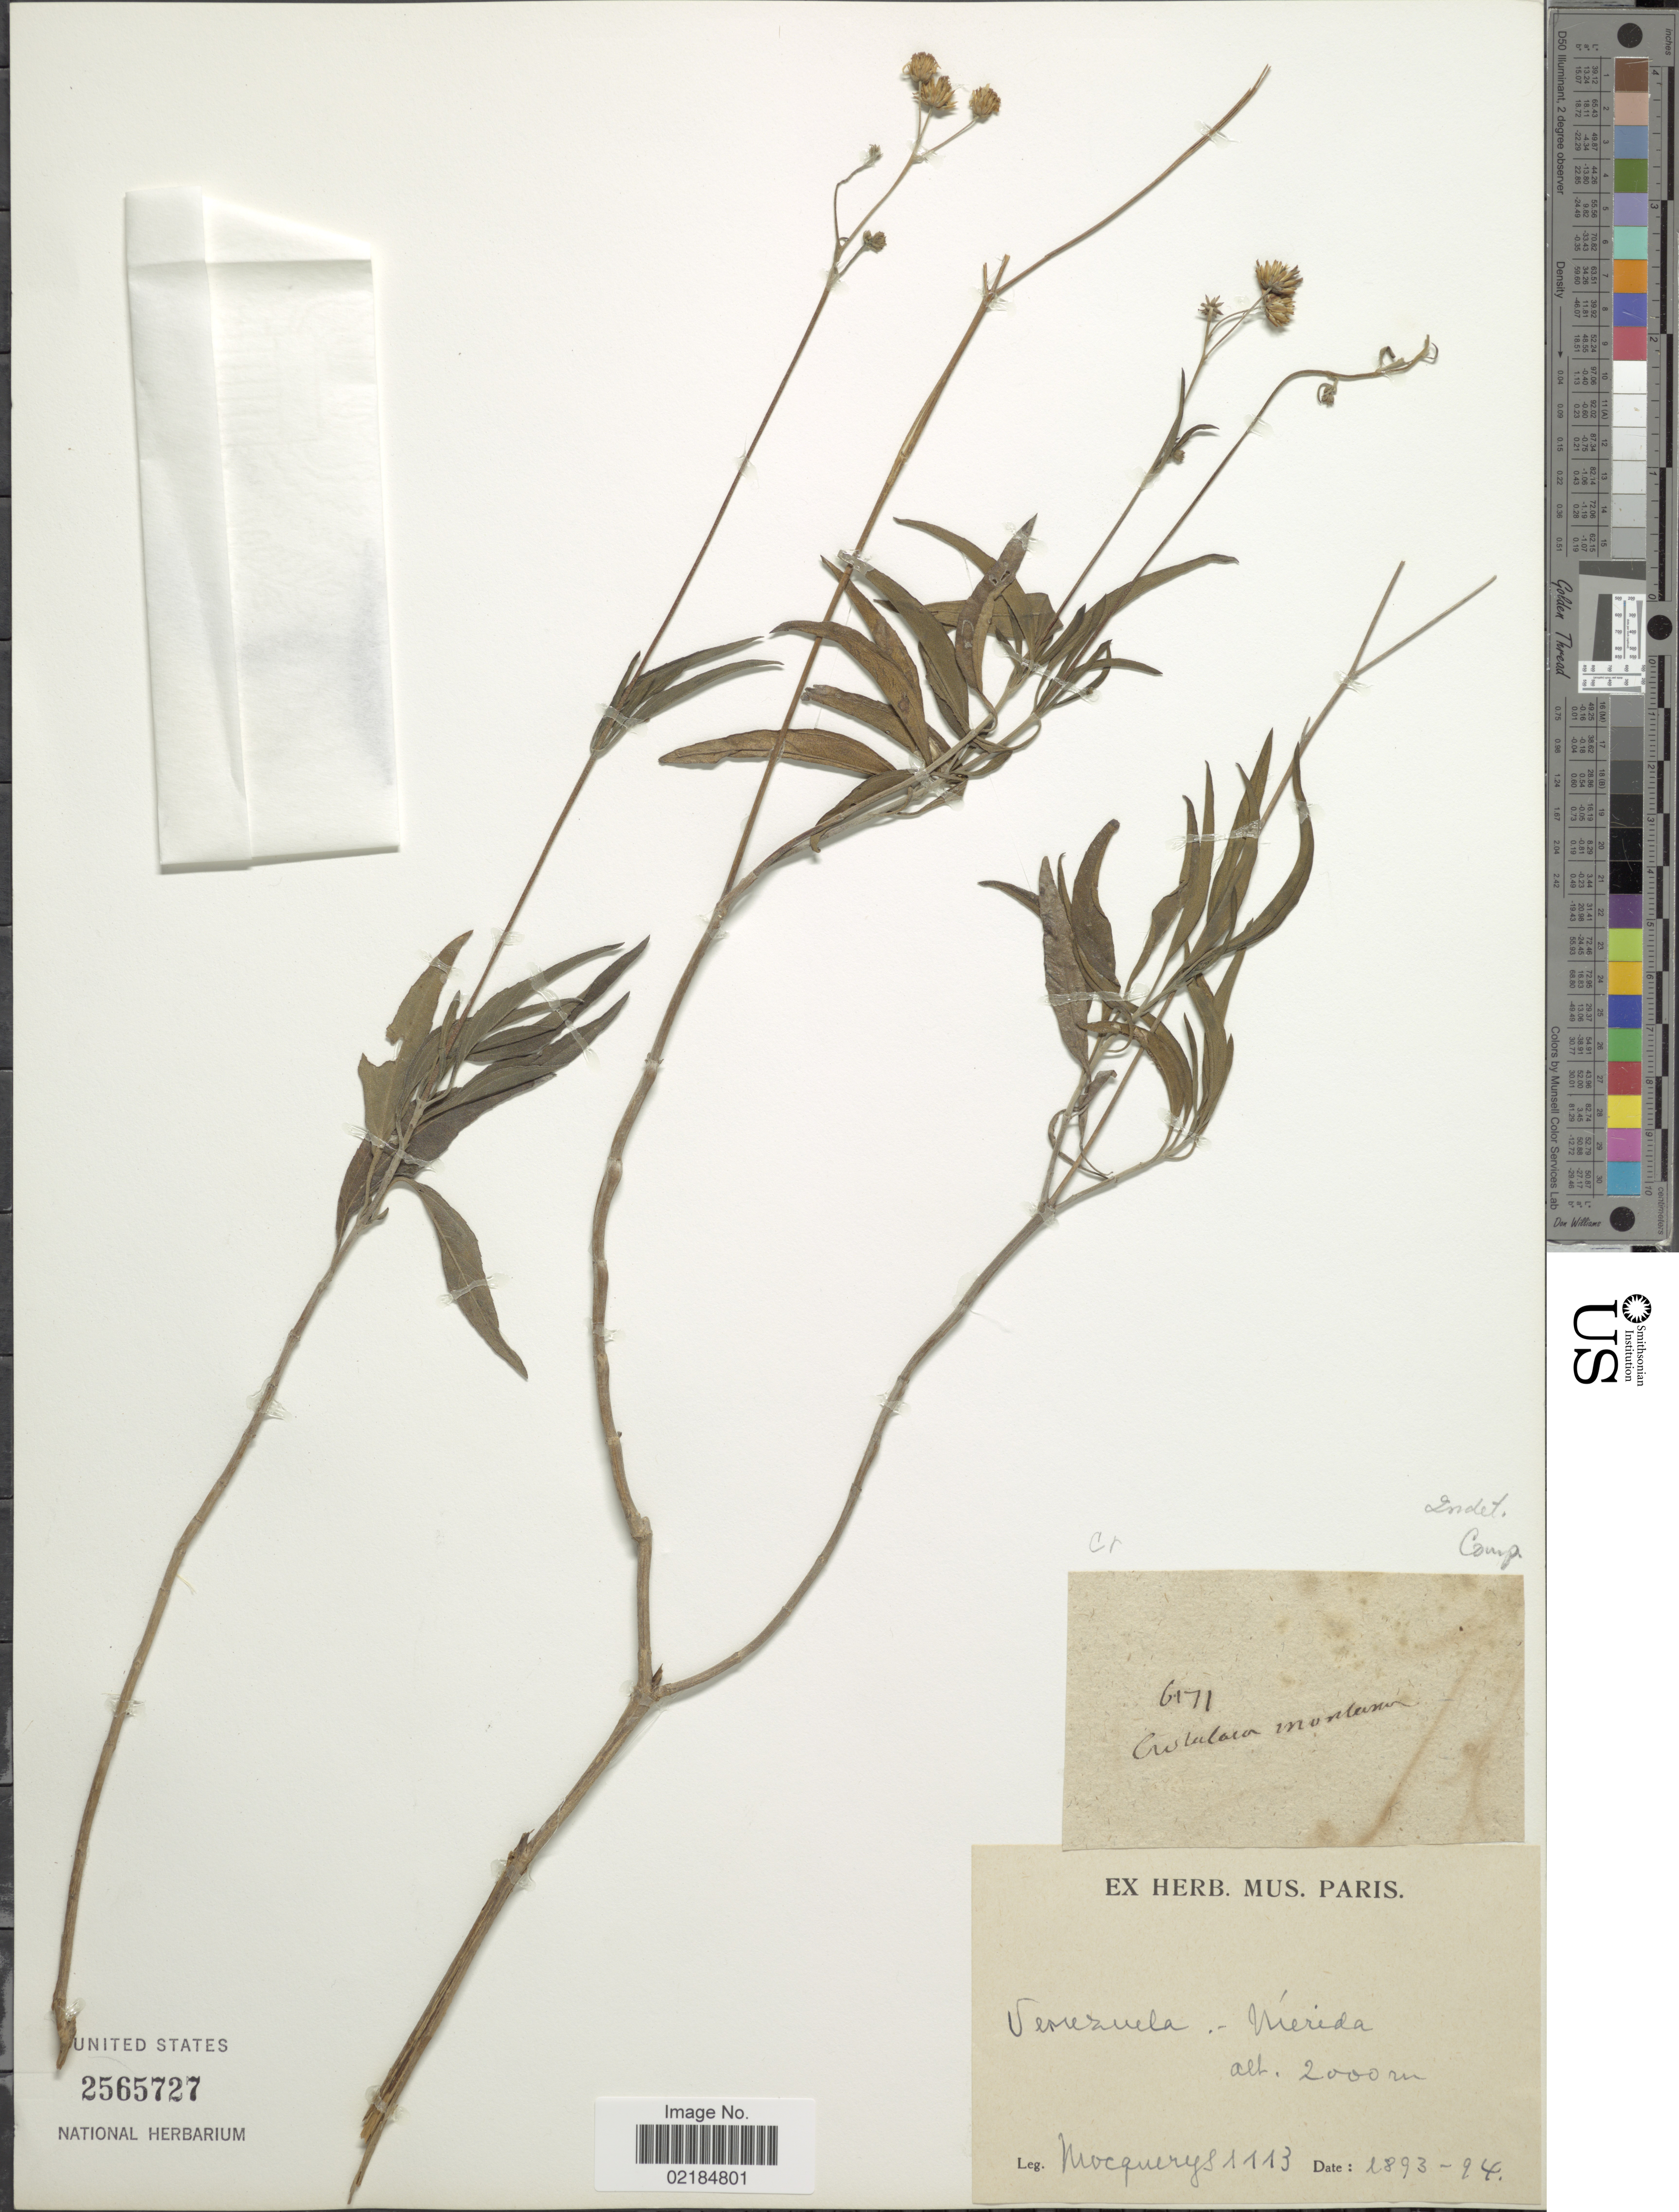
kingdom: Plantae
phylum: Tracheophyta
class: Magnoliopsida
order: Asterales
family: Asteraceae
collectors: A. Mocquerys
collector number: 1113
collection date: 1893/1894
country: Venezuela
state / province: Mérida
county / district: Libertador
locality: Mérida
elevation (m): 2000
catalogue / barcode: US 2565727